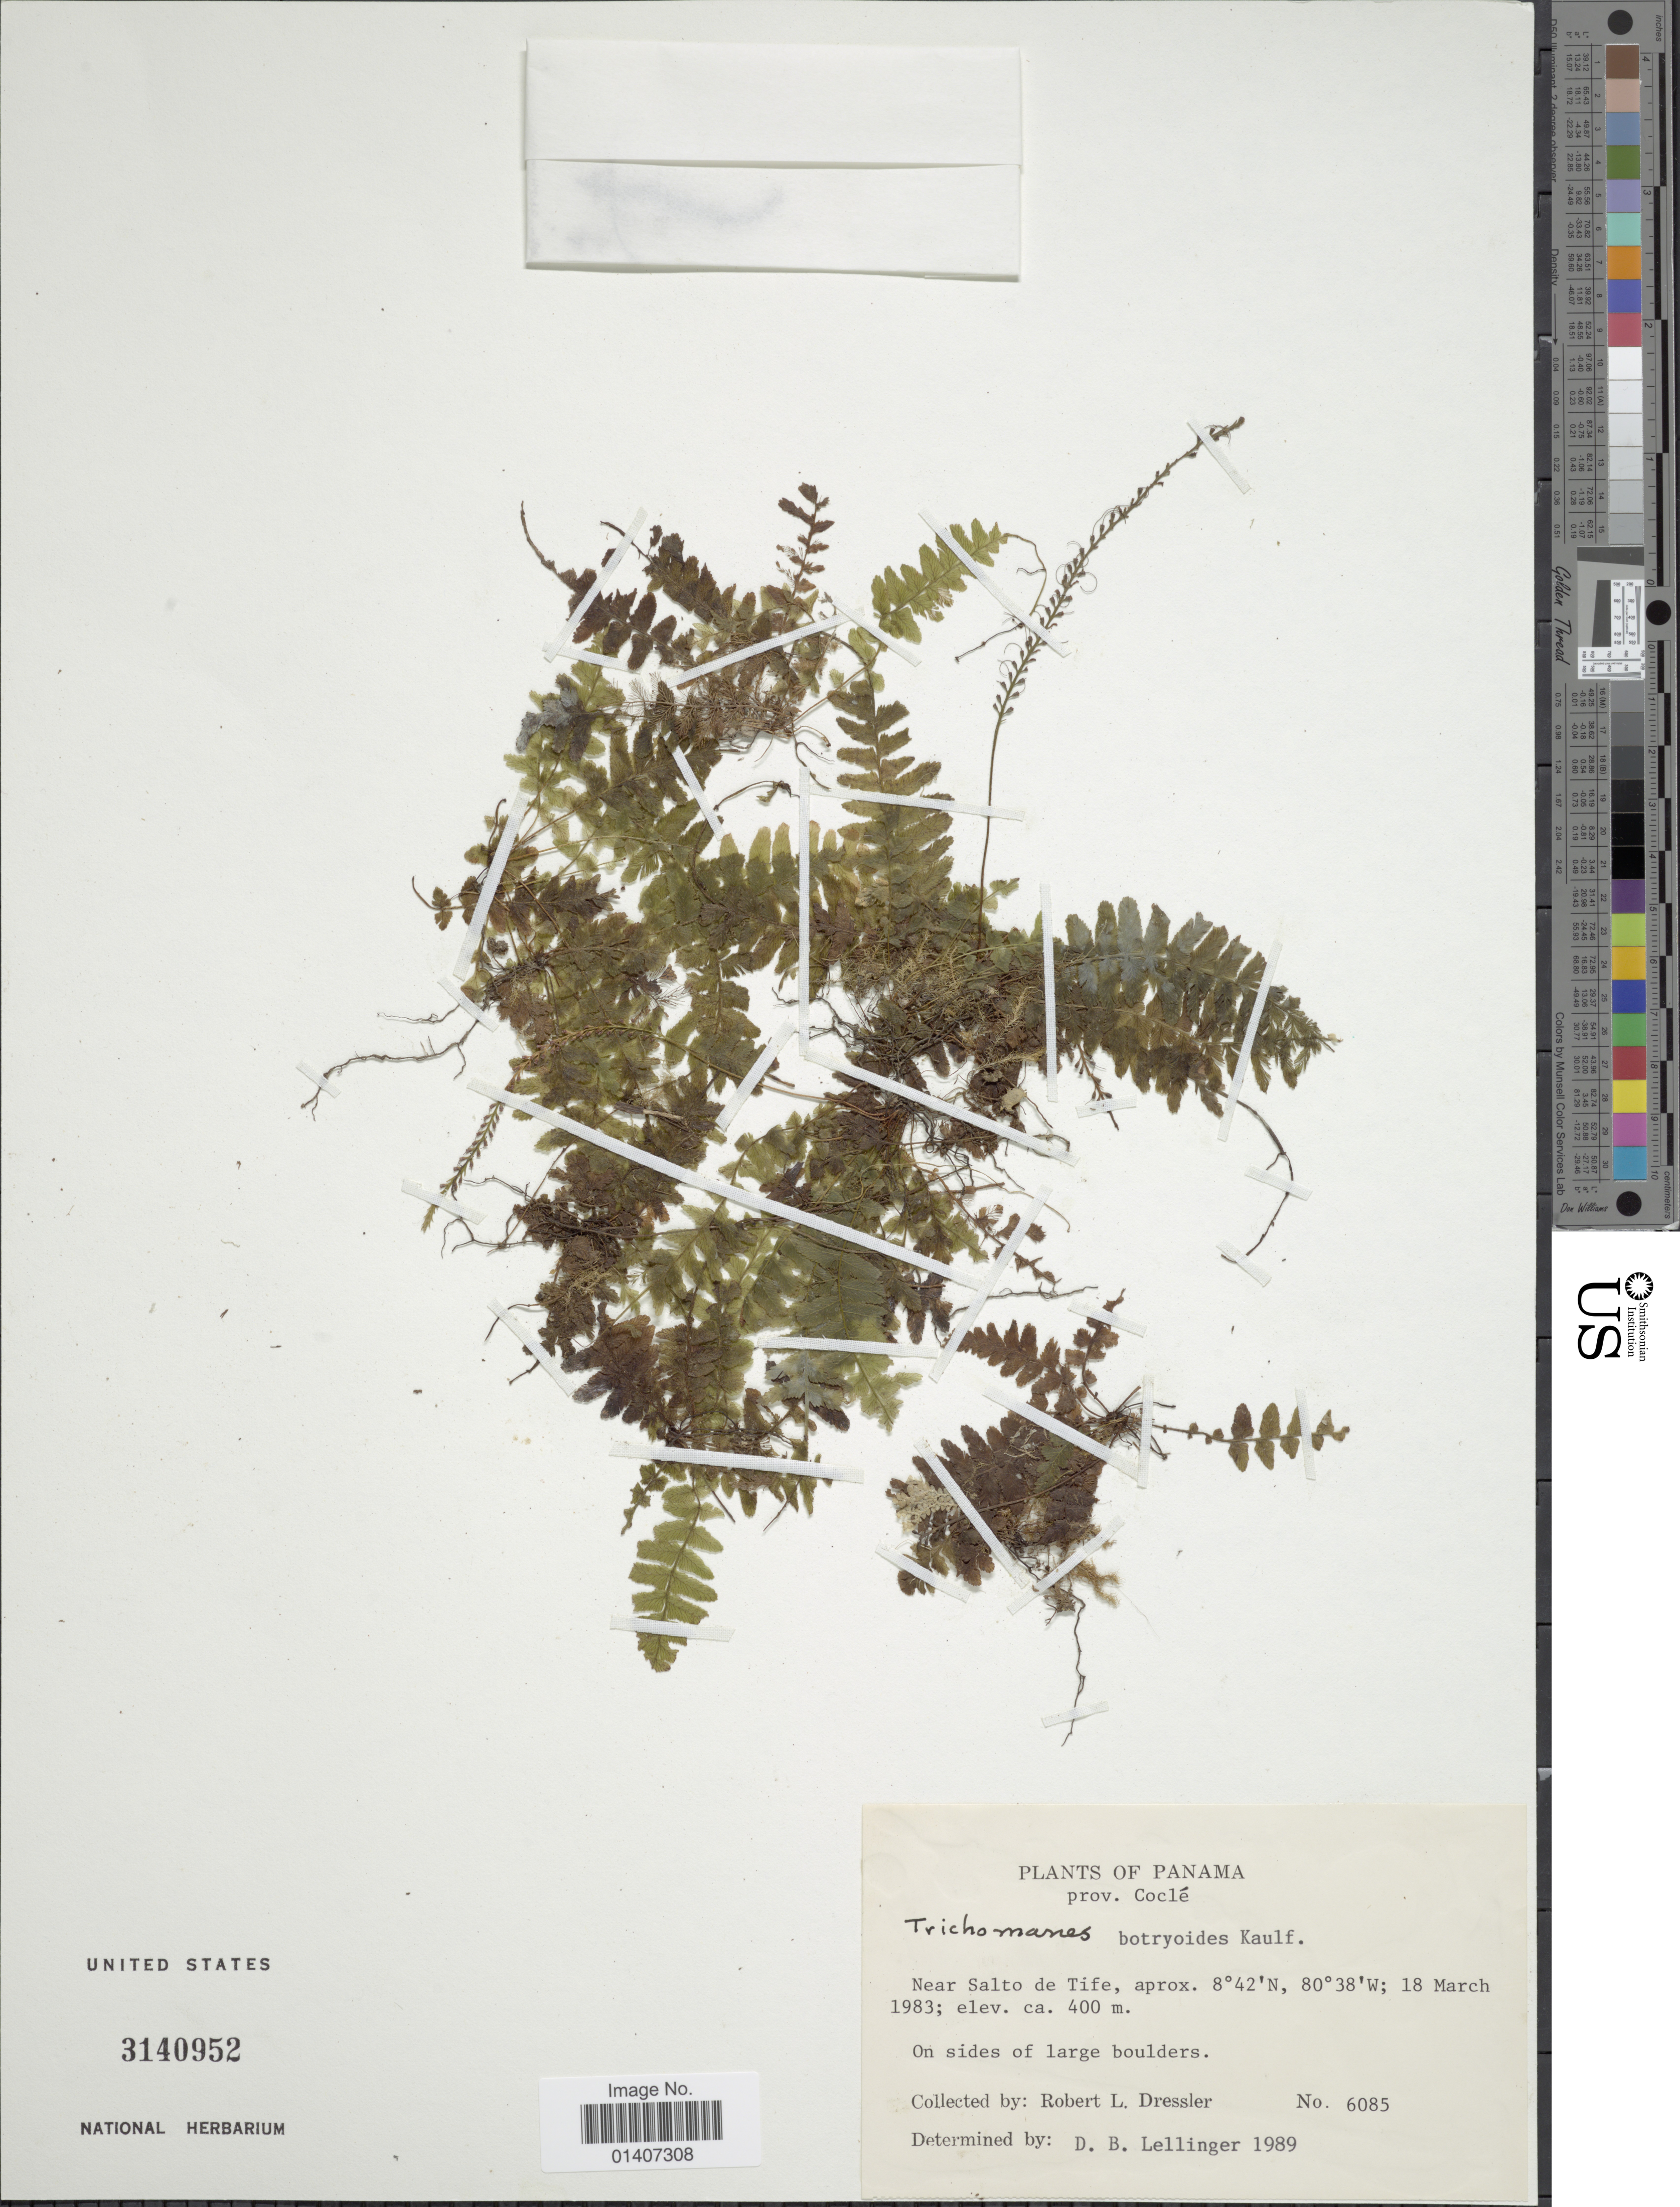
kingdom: Plantae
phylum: Tracheophyta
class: Polypodiopsida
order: Hymenophyllales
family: Hymenophyllaceae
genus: Trichomanes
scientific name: Trichomanes botryoides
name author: Kaulf.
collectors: R. Dressler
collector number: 6085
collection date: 1983-03-18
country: Panama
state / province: Panamá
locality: Prov. Coclé, Near Salto de Tife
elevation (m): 400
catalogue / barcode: US 3140952